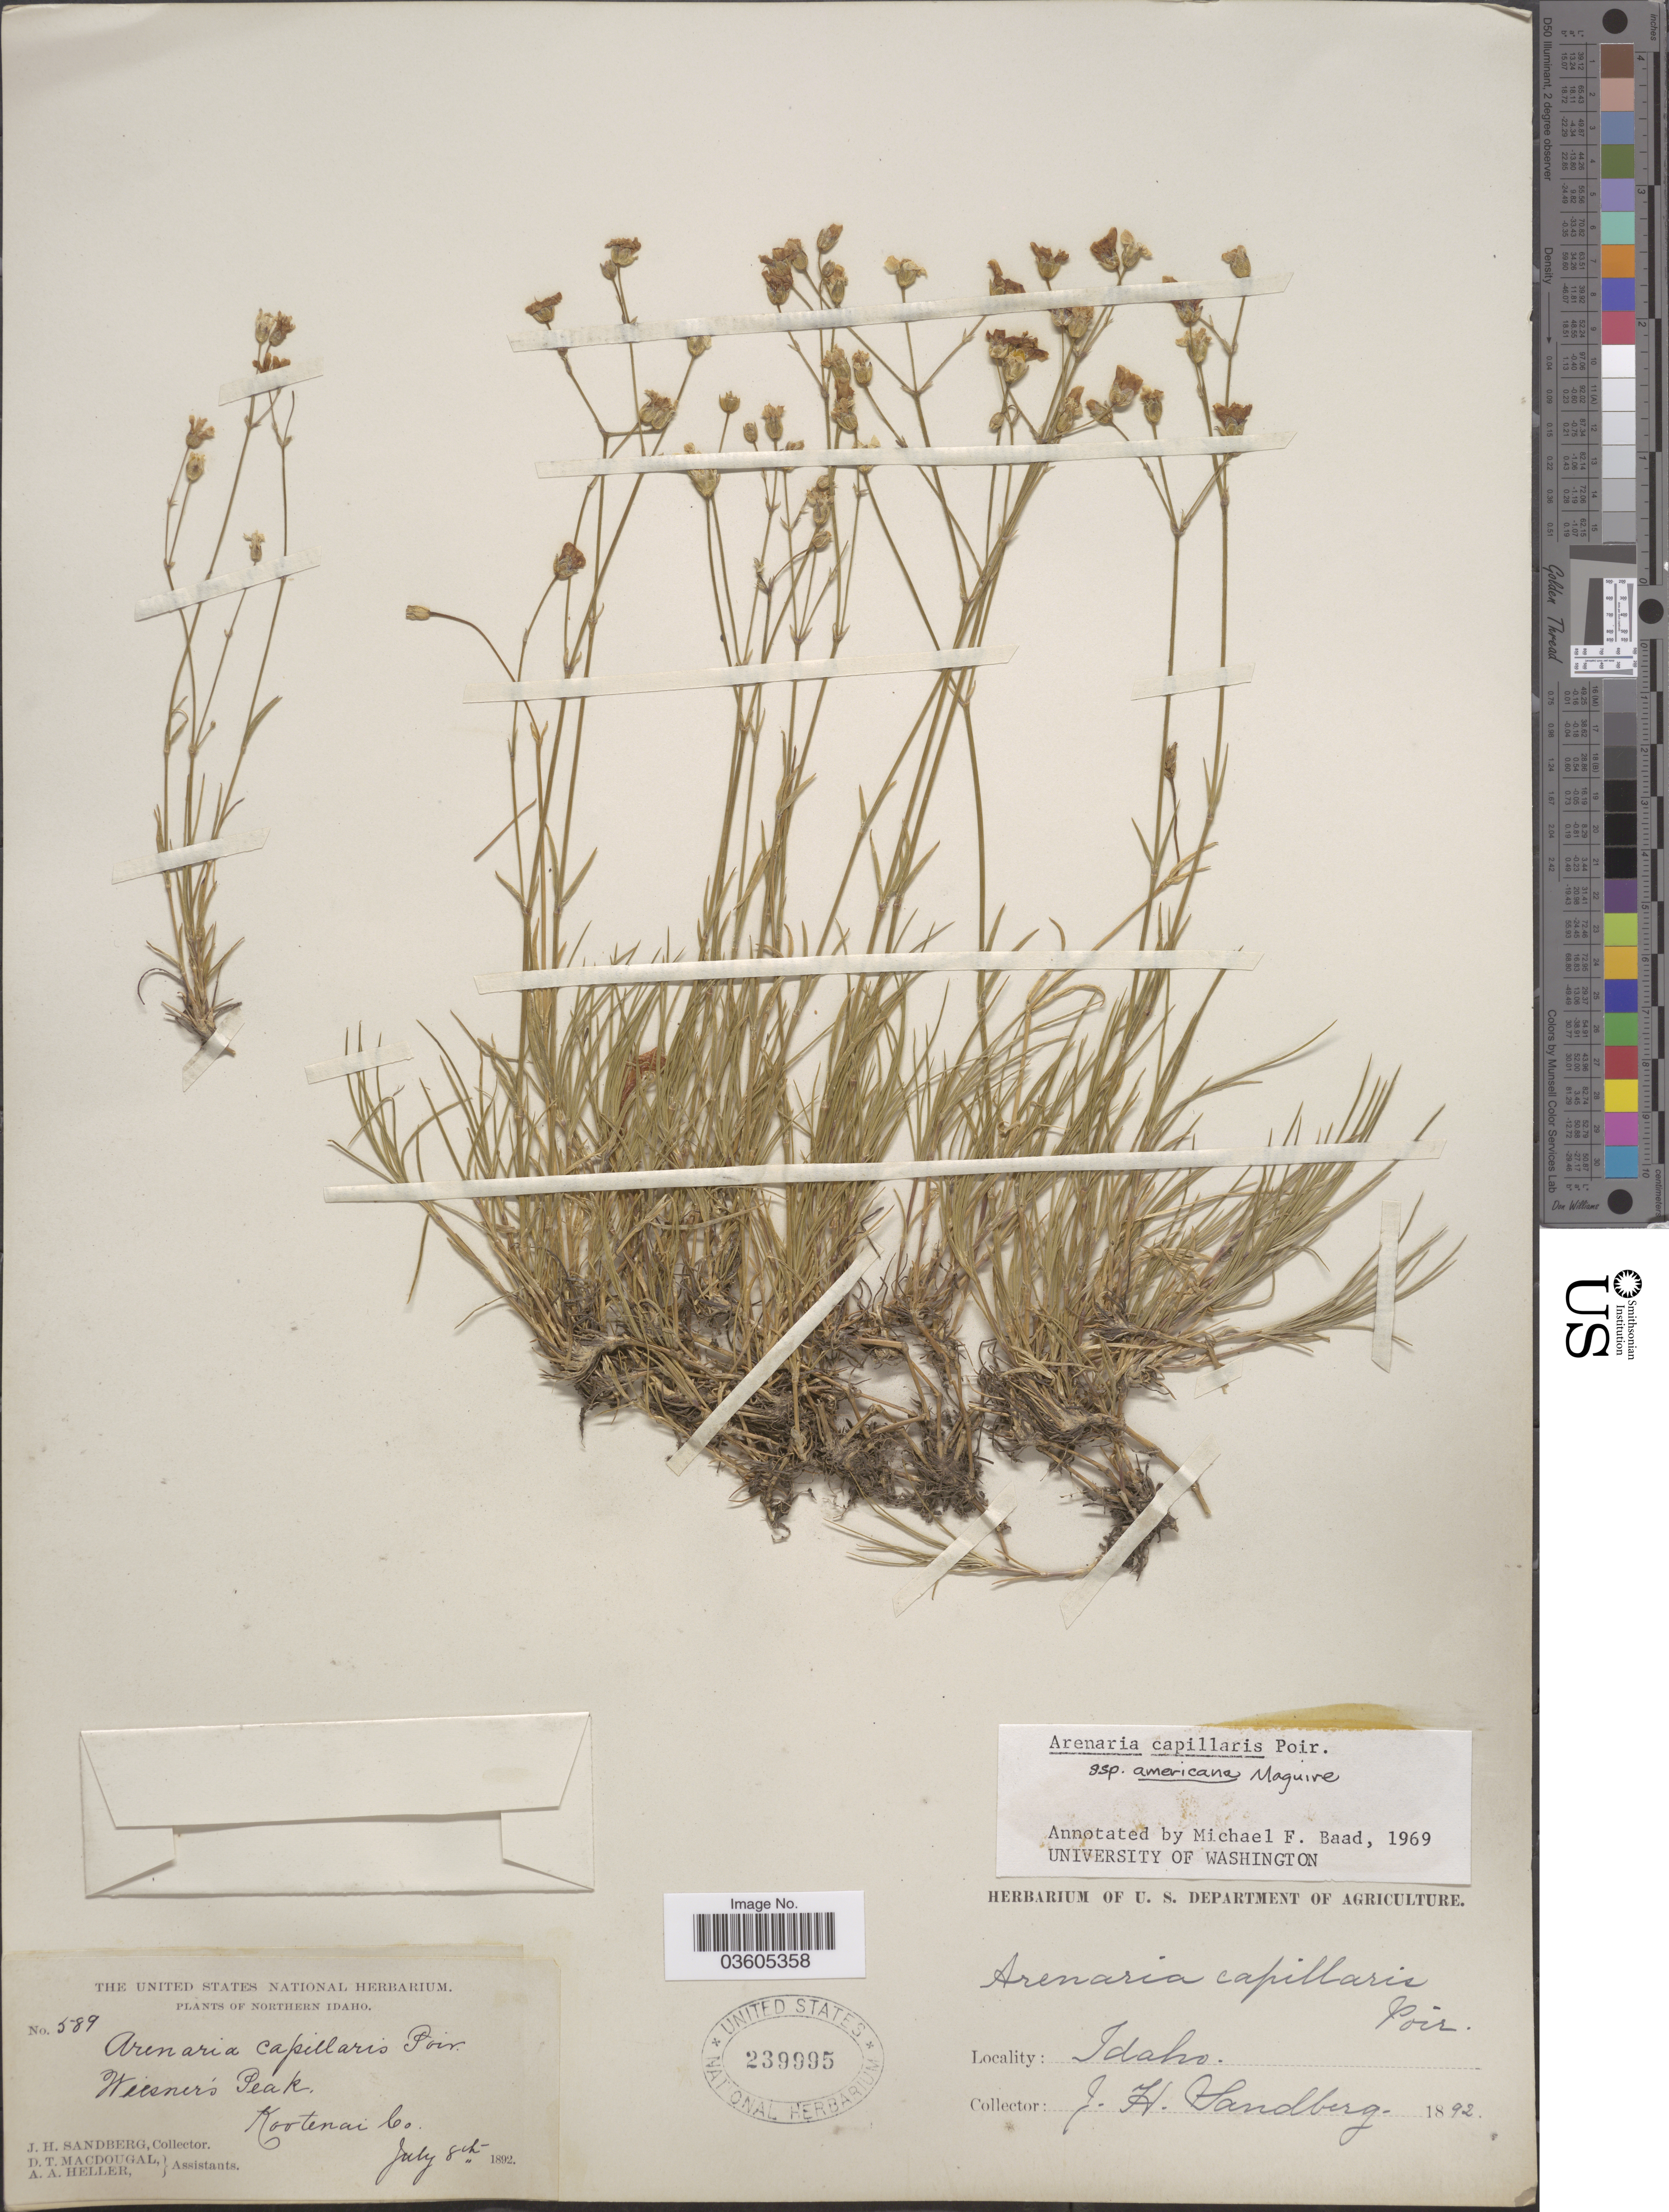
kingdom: Plantae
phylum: Tracheophyta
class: Magnoliopsida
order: Caryophyllales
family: Caryophyllaceae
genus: Eremogone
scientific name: Eremogone capillaris var. americana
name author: (Maguire) R.L. Hartm. & Rabeler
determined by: U.S. National Herbarium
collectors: J. H. Sandberg, D. T. MacDougal & A. A. Heller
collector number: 589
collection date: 1892-07-08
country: United States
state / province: Idaho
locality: Northern Idaho. Wiesner's Peak, Kootenai Co.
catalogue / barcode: US 239995